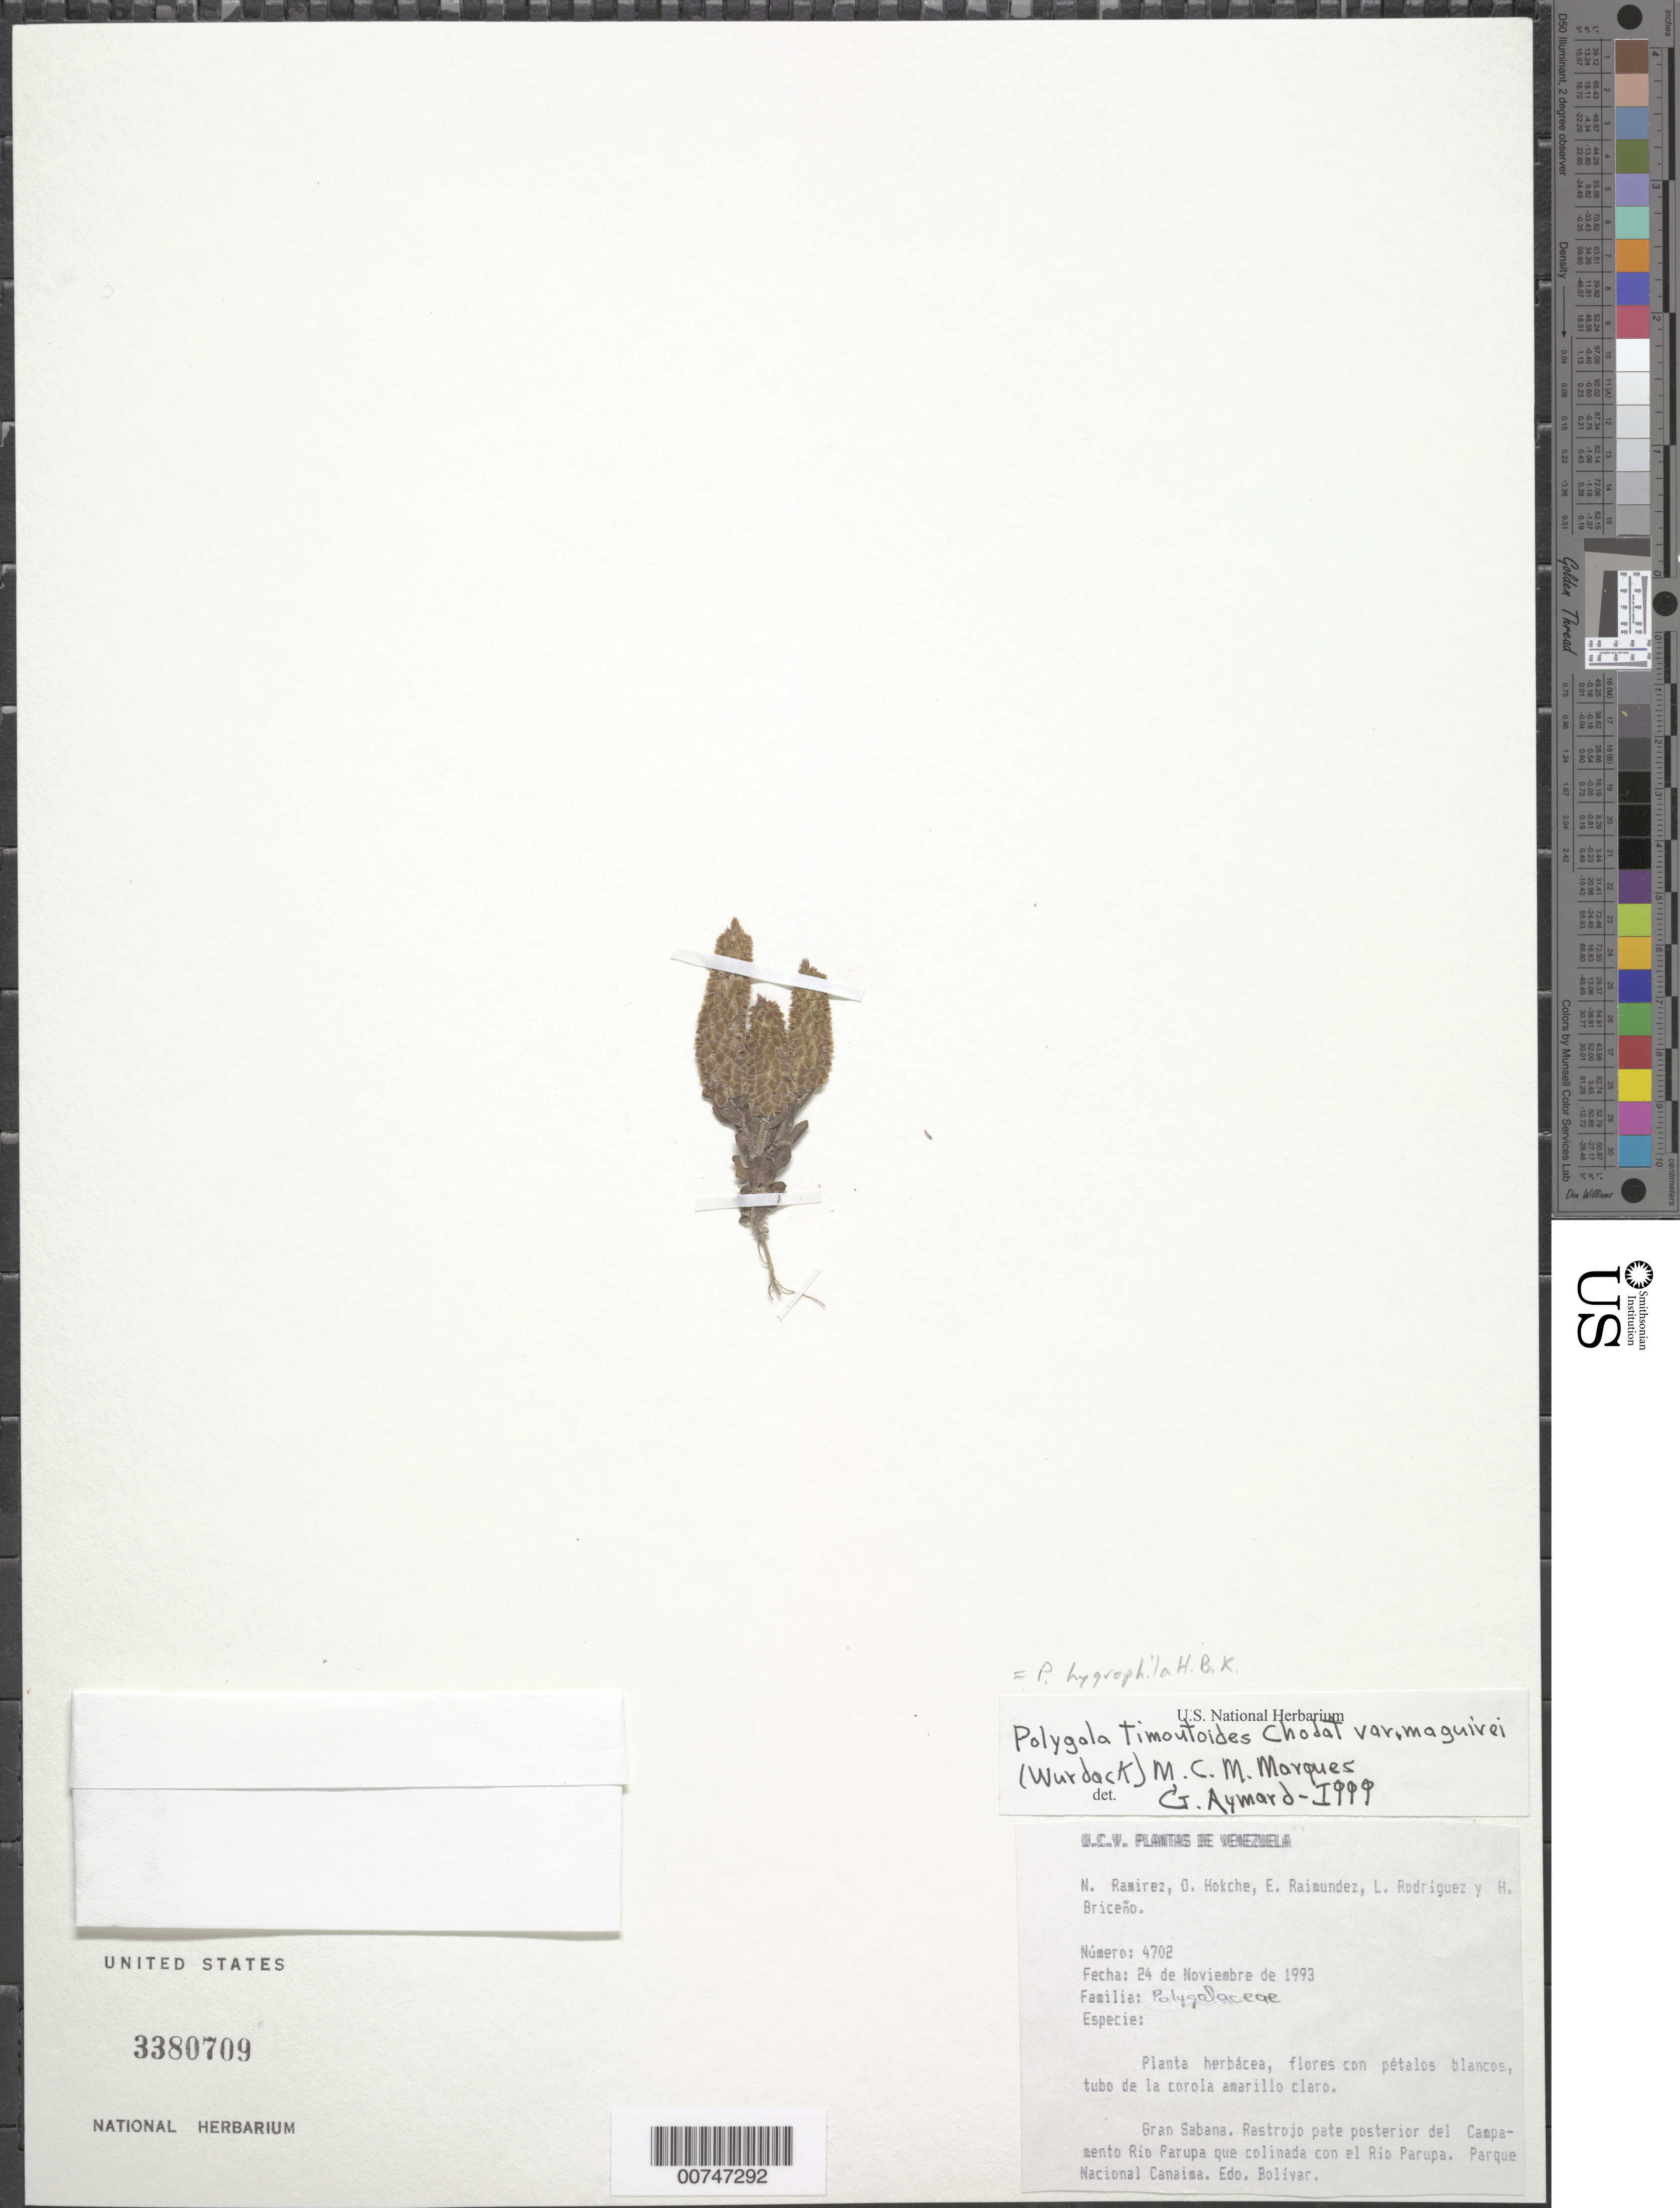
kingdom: Plantae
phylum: Tracheophyta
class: Magnoliopsida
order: Fabales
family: Polygalaceae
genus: Polygala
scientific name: Polygala hygrophila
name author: Kunth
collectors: N. Ramírez, O. Hokche, E. Raimundez, C. Gil, L. Rodriguez & H. Briceno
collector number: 4702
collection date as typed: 24-Nov-93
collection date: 1993-11-24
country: Venezuela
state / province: Bolívar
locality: Gran Sabana, Campamento río Parupa, Parque Nacional Canaima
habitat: Rastrojo pate posterior del campamento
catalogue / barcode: US 3380709